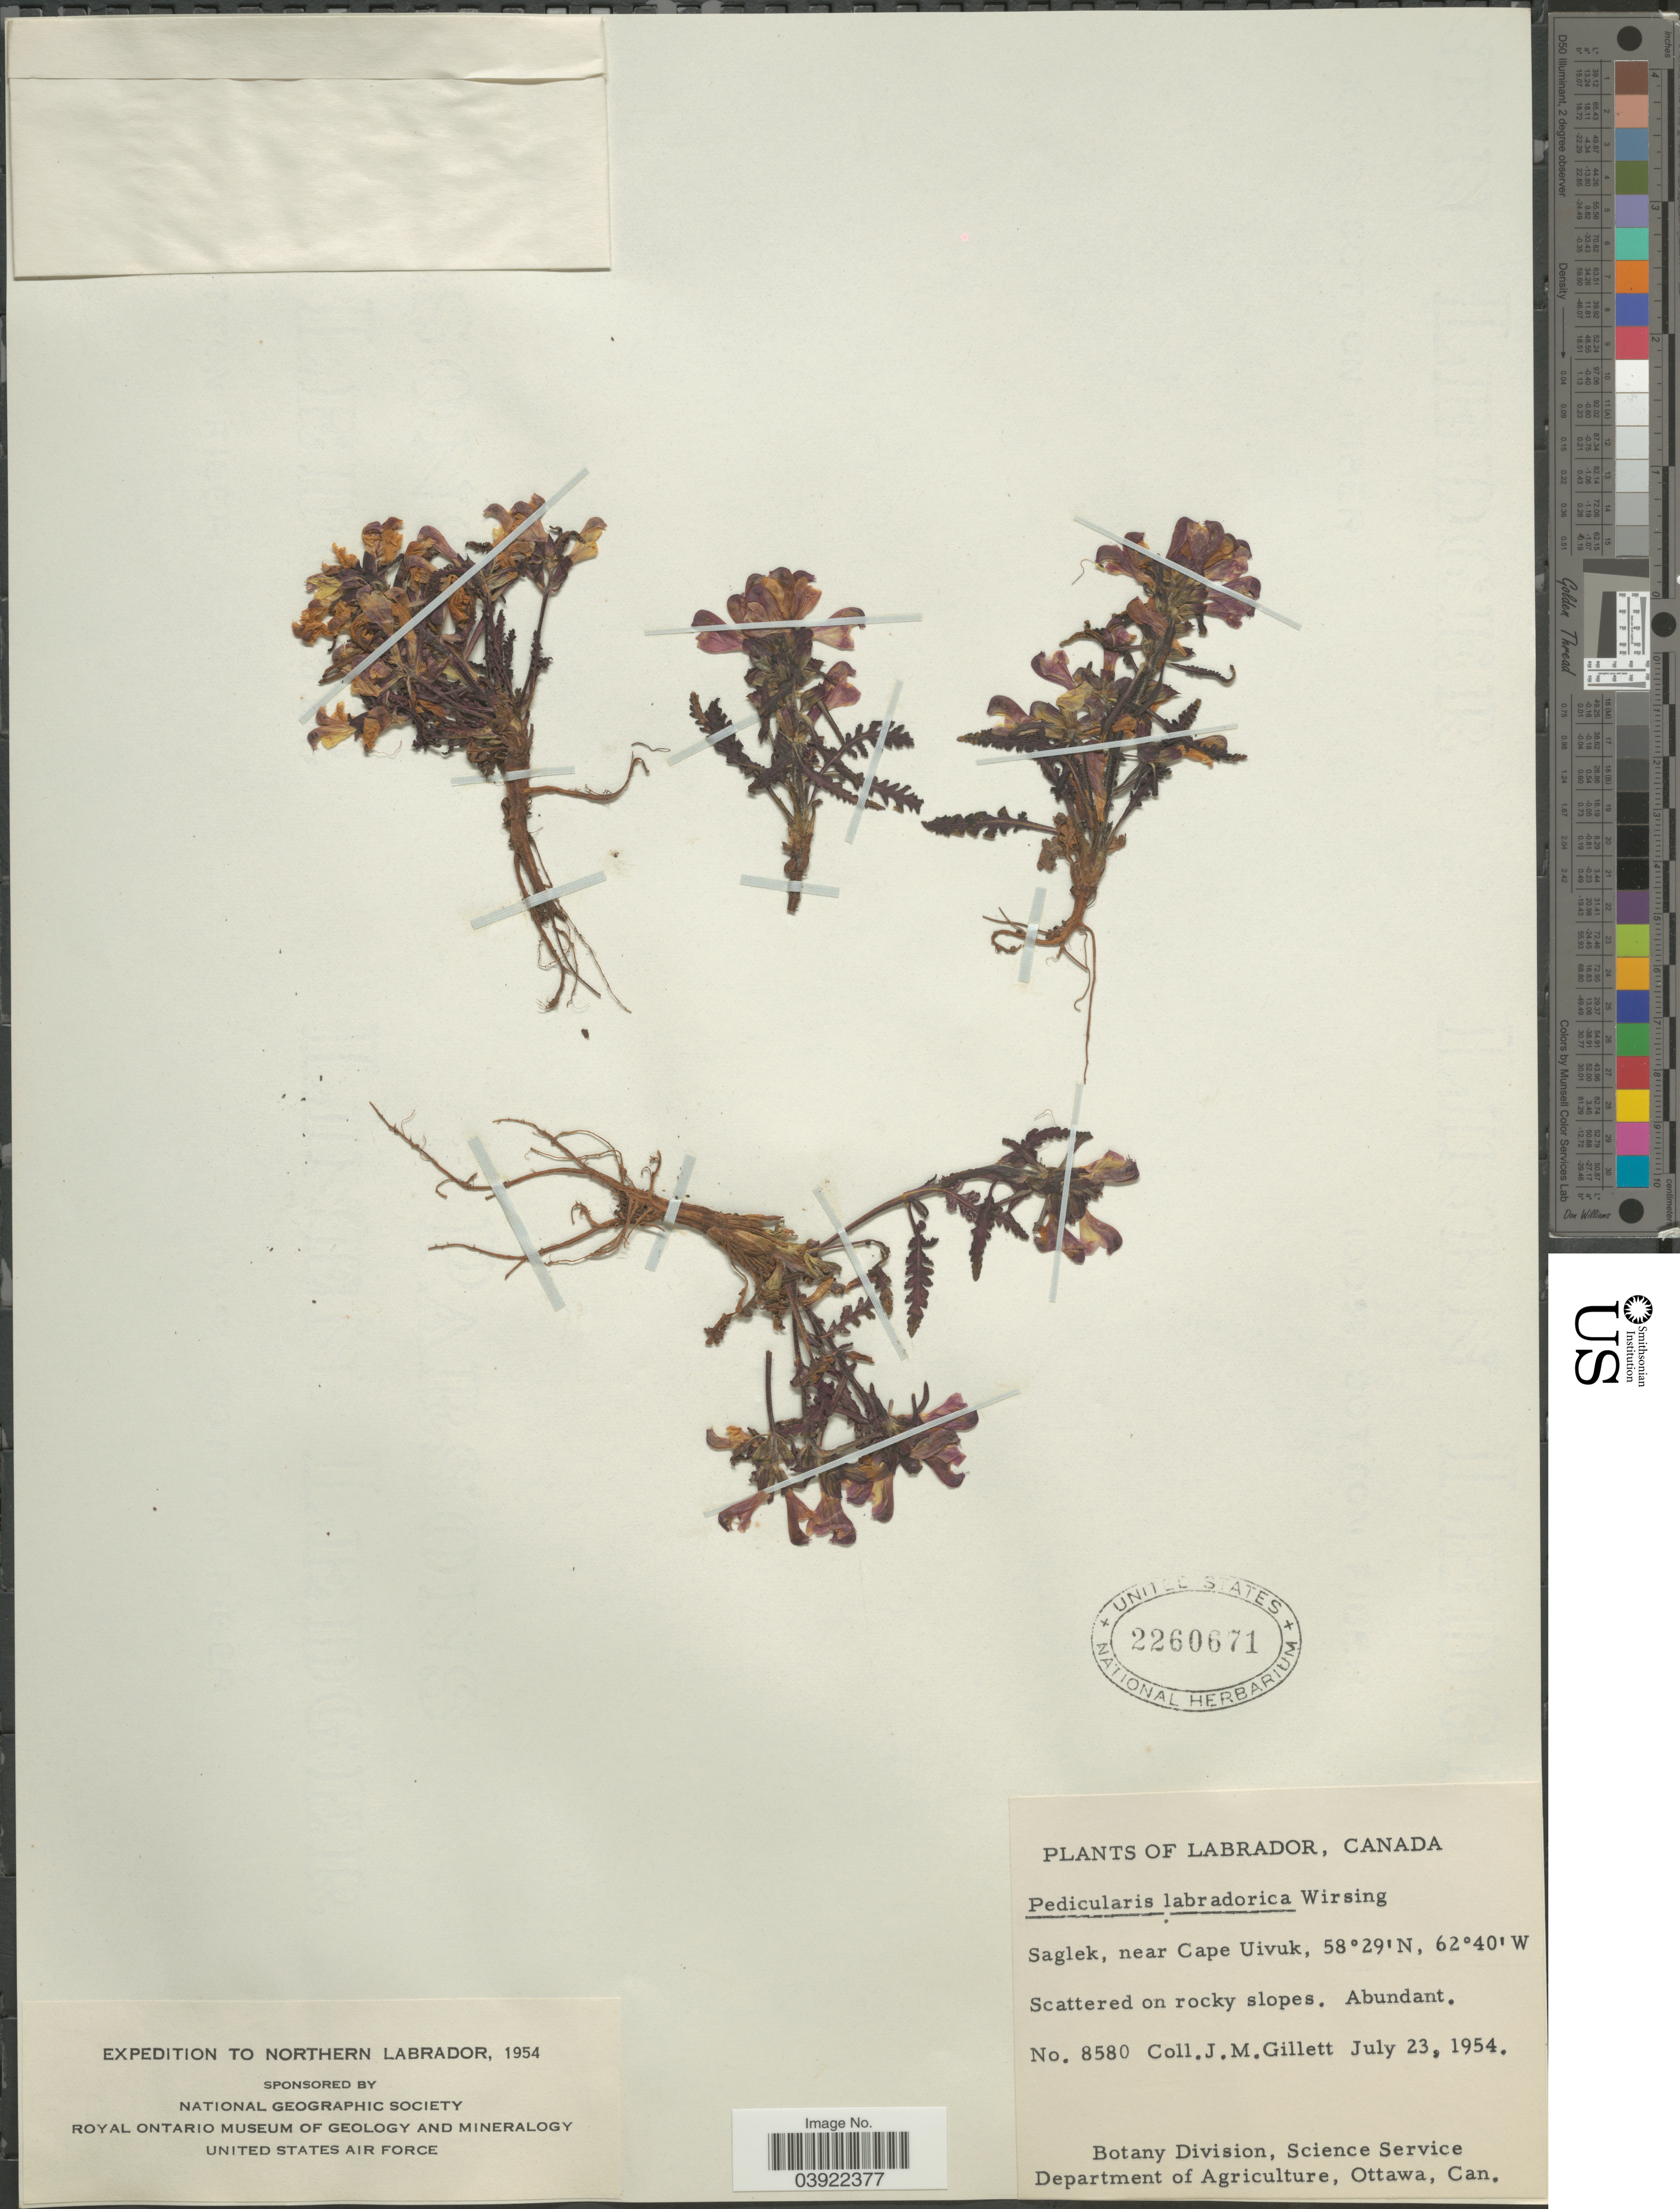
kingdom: Plantae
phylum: Tracheophyta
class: Magnoliopsida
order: Lamiales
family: Orobanchaceae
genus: Pedicularis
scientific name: Pedicularis labradorica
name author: Wirsing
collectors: J. M. Gillett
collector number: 8580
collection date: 1954-07-23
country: Canada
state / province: Newfoundland and Labrador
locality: Labrador. Saglek, near Cape Uivuk.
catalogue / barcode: US 2260671